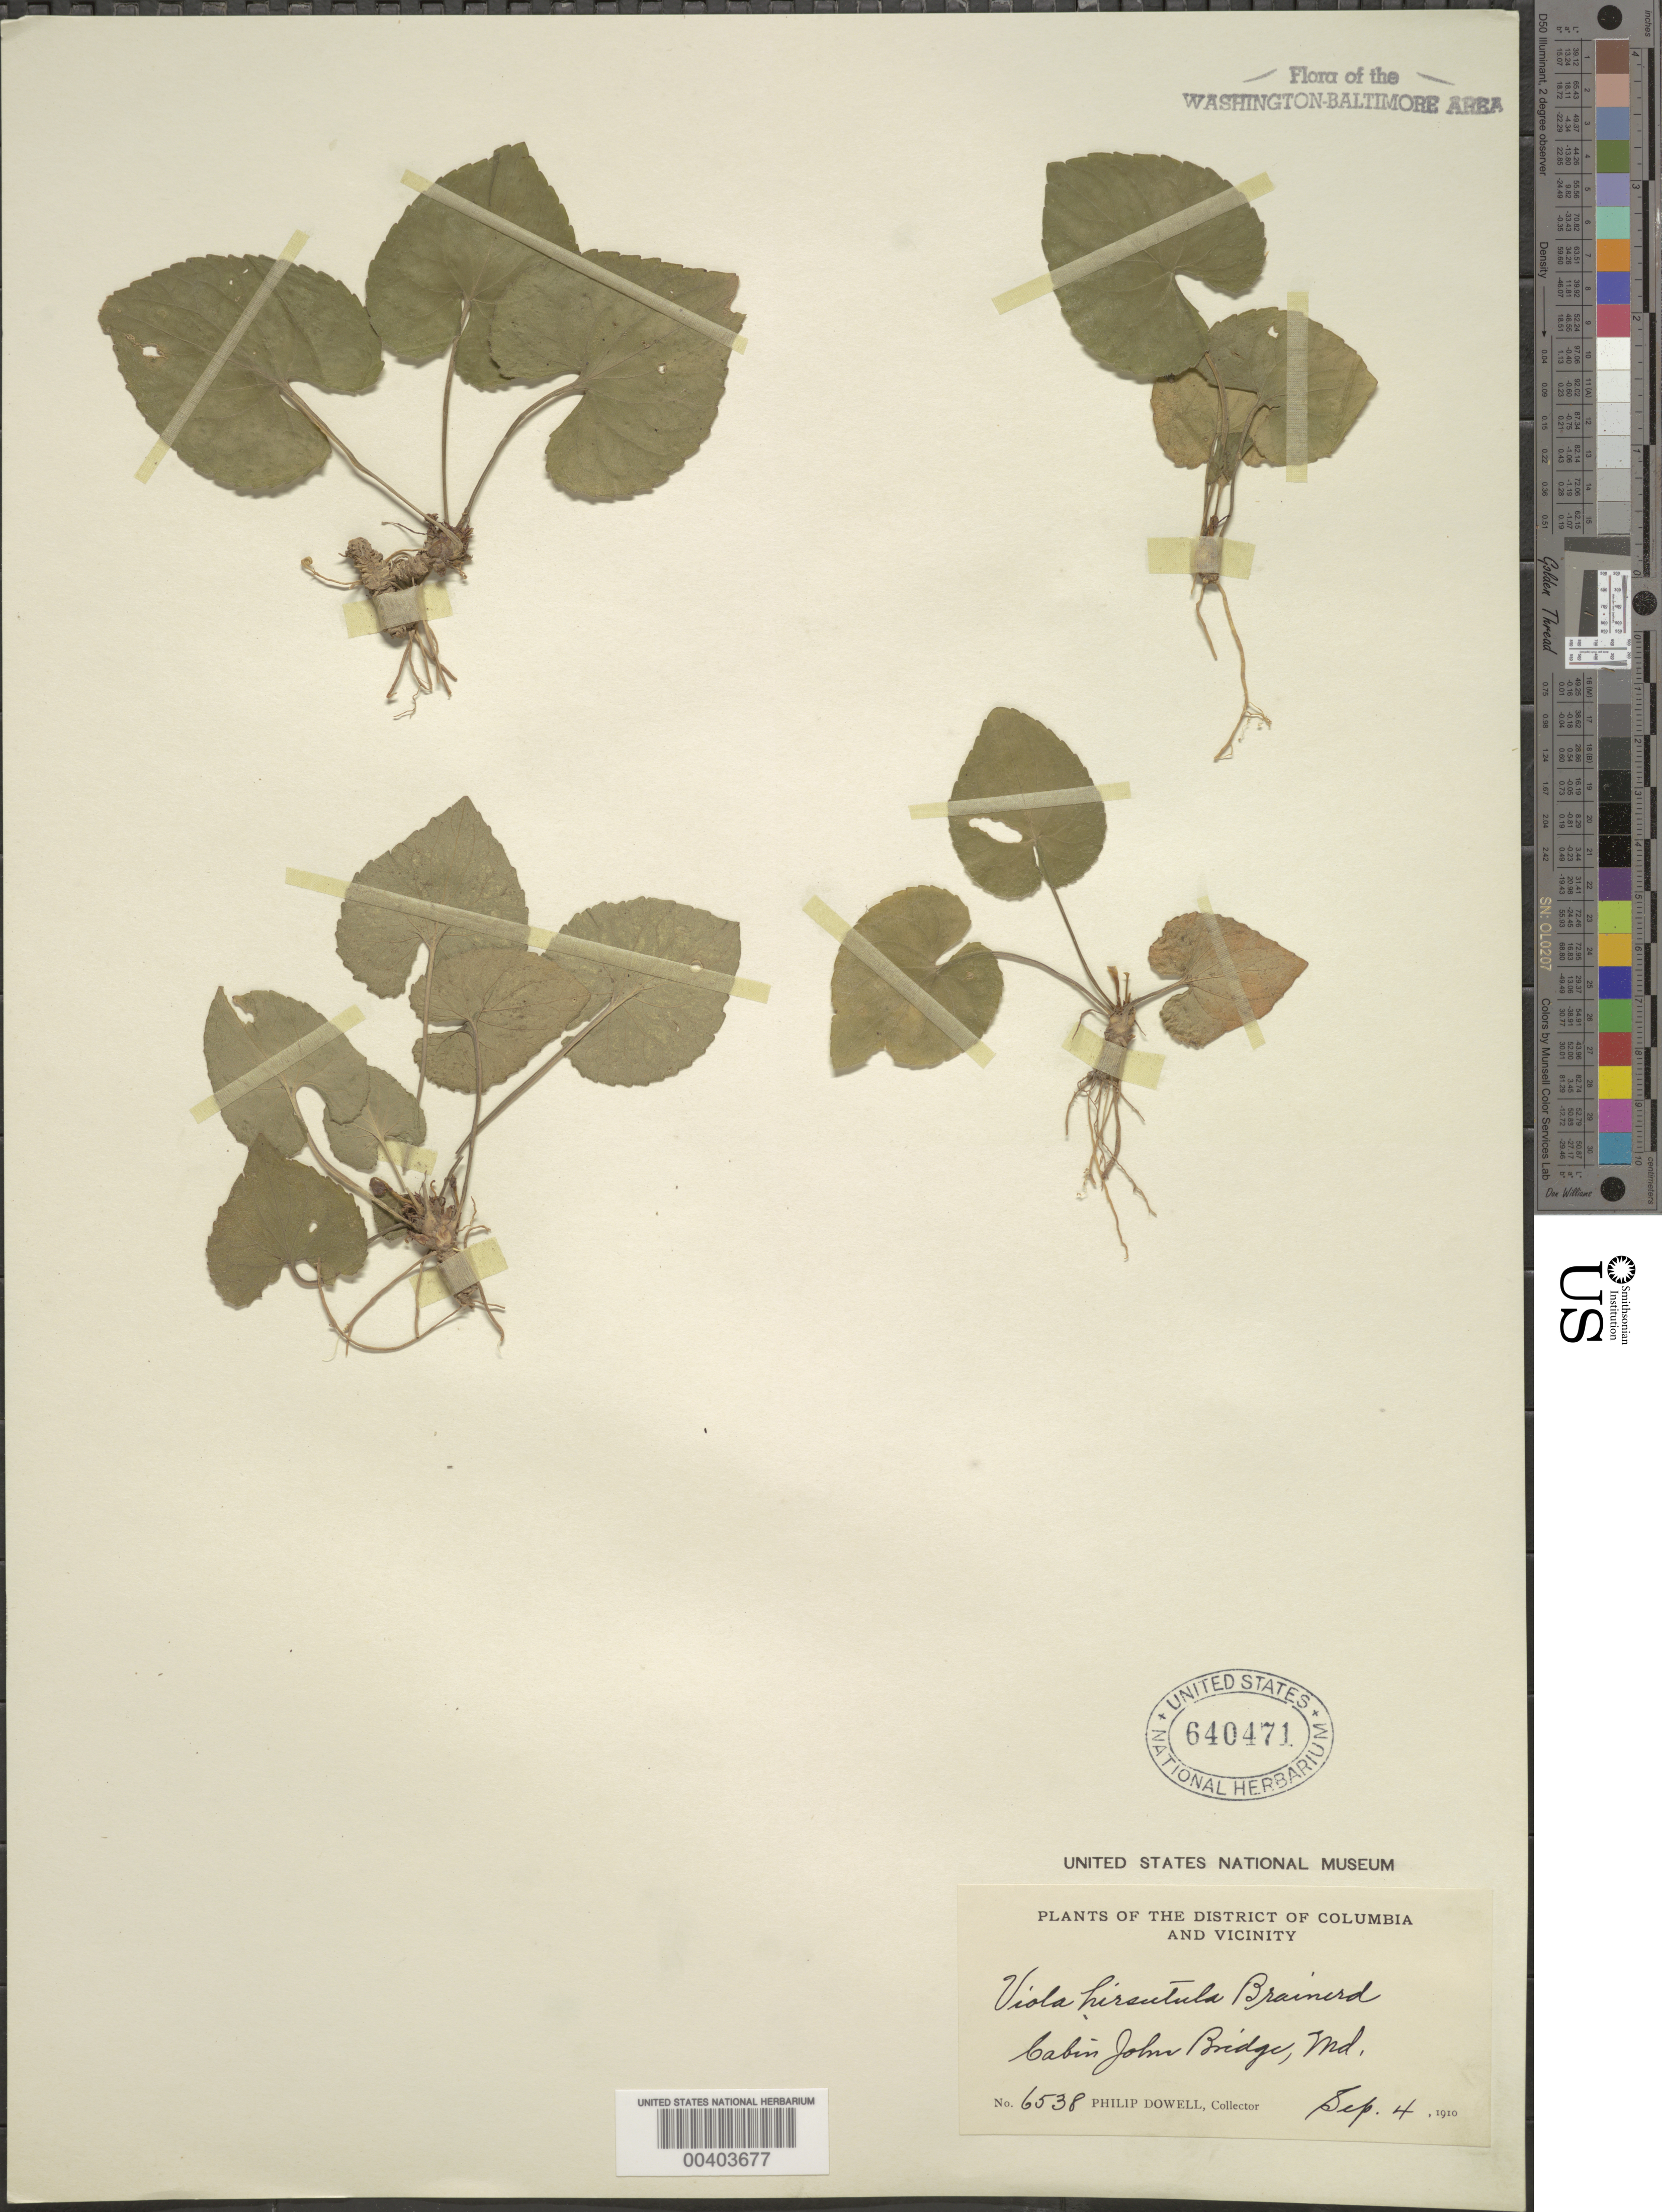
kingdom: Plantae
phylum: Tracheophyta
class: Magnoliopsida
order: Malpighiales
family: Violaceae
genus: Viola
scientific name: Viola hirsutula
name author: Brainerd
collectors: P. Dowell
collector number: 6538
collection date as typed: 04 Sep 1910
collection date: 1910-09-04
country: United States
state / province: Maryland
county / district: Montgomery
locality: Cabin John Bridge C. & O. Canal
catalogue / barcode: US 640471